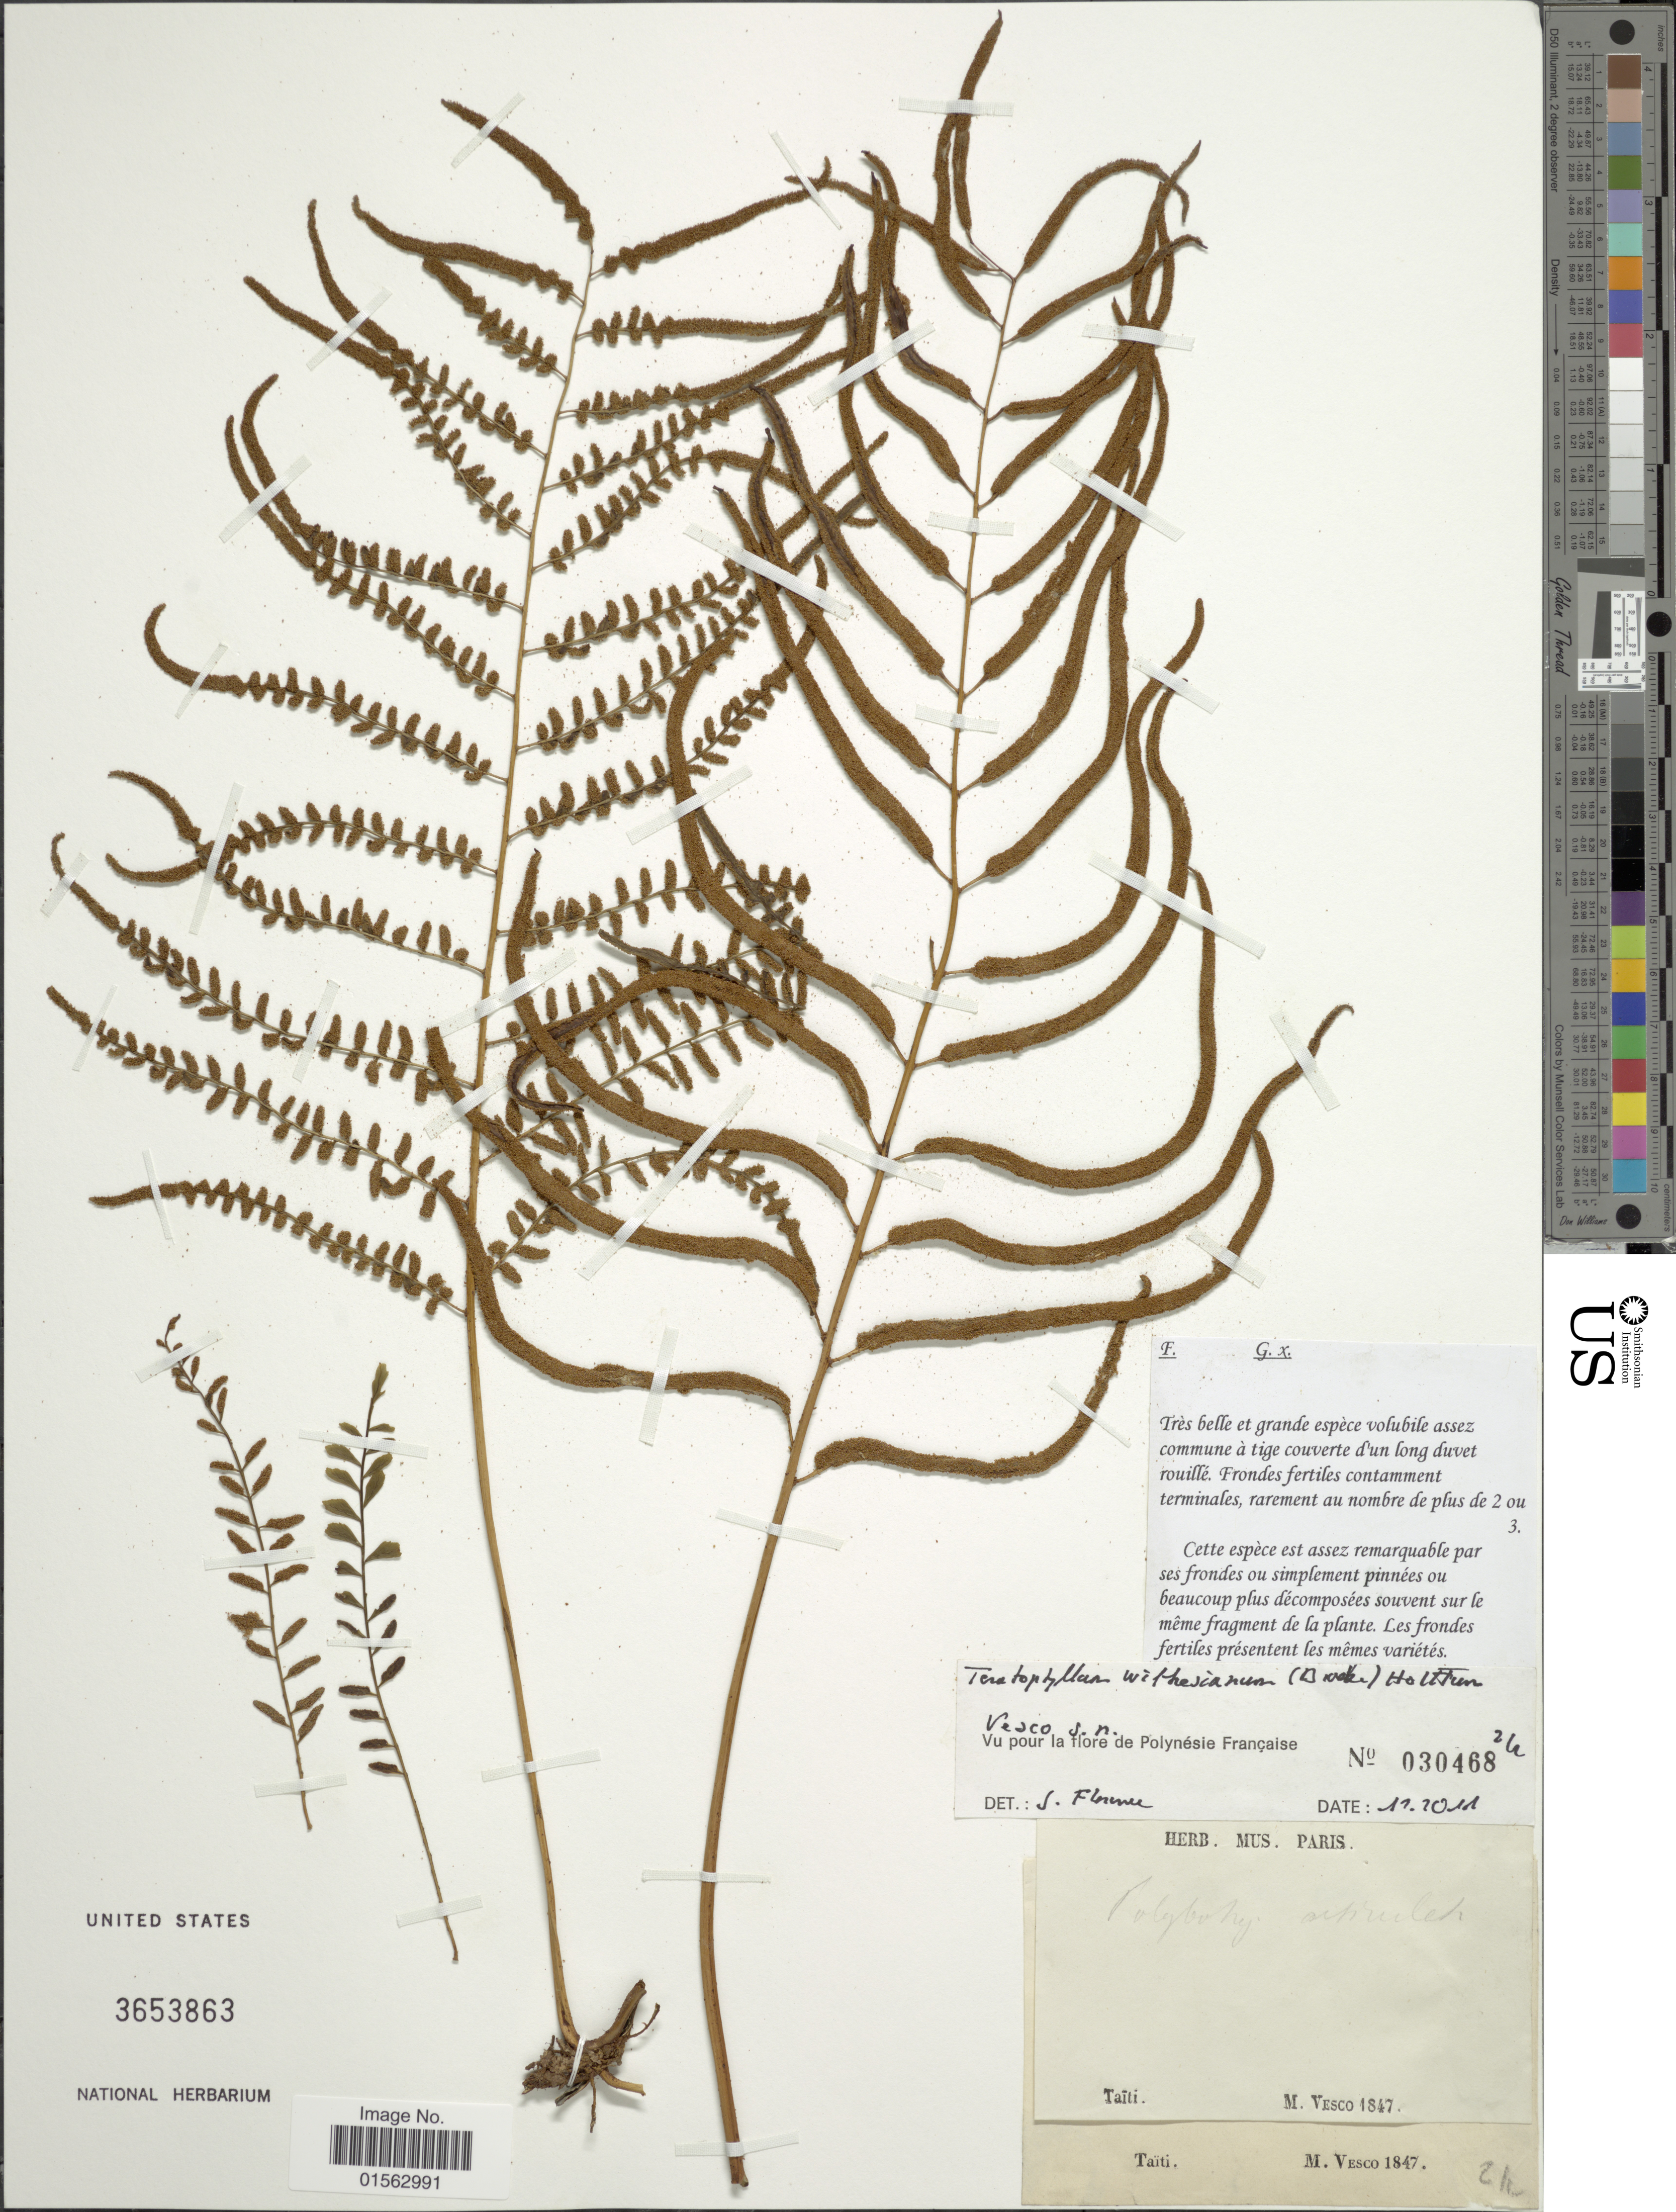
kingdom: Plantae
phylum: Tracheophyta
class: Polypodiopsida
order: Polypodiales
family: Dryopteridaceae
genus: Teratophyllum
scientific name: Teratophyllum wilkesianum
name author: (Brack.) Holttum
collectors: M. Vesco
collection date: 1847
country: French Polynesia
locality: Taïti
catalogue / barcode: US 3653863